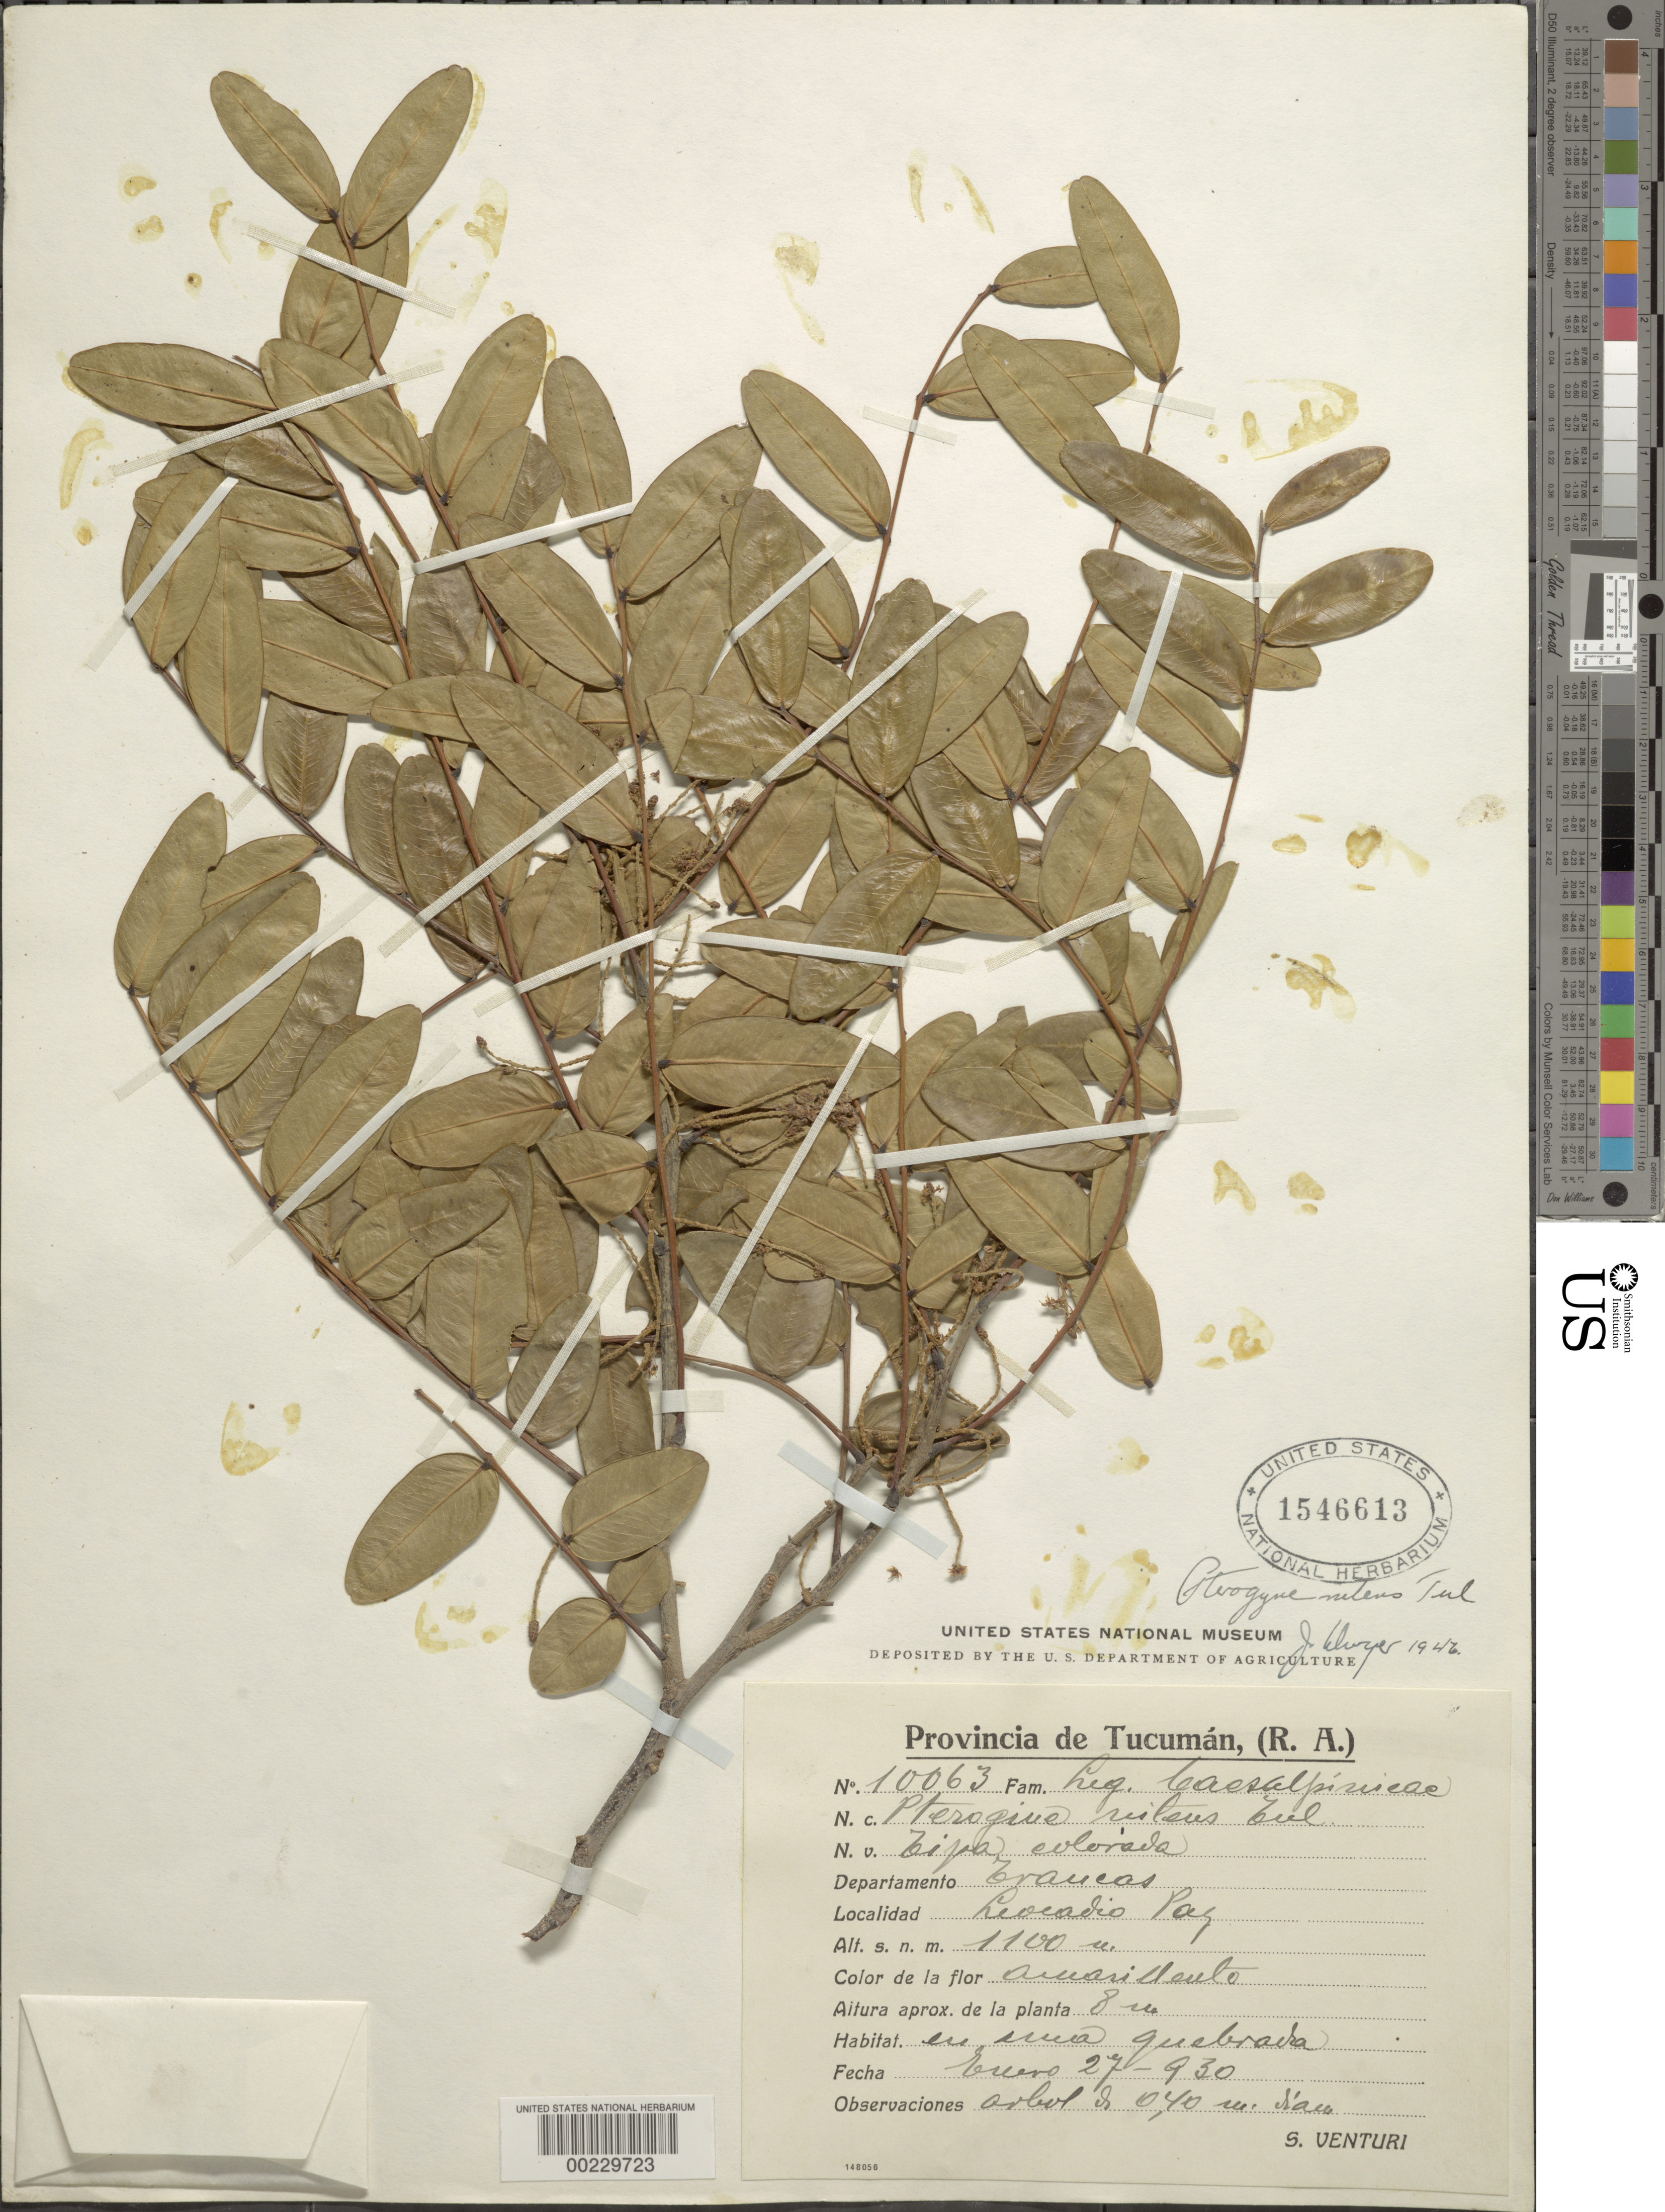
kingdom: Plantae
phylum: Tracheophyta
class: Magnoliopsida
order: Fabales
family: Fabaceae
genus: Pterogyne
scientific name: Pterogyne nitens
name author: Tul.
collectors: S. Venturi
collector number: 10063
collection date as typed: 27 Jan 1930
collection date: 1930-01-27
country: Argentina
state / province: Tucumán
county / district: Trancas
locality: Leocadio Paz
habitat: In a gorge or ravine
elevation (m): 1100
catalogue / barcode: US 1546613